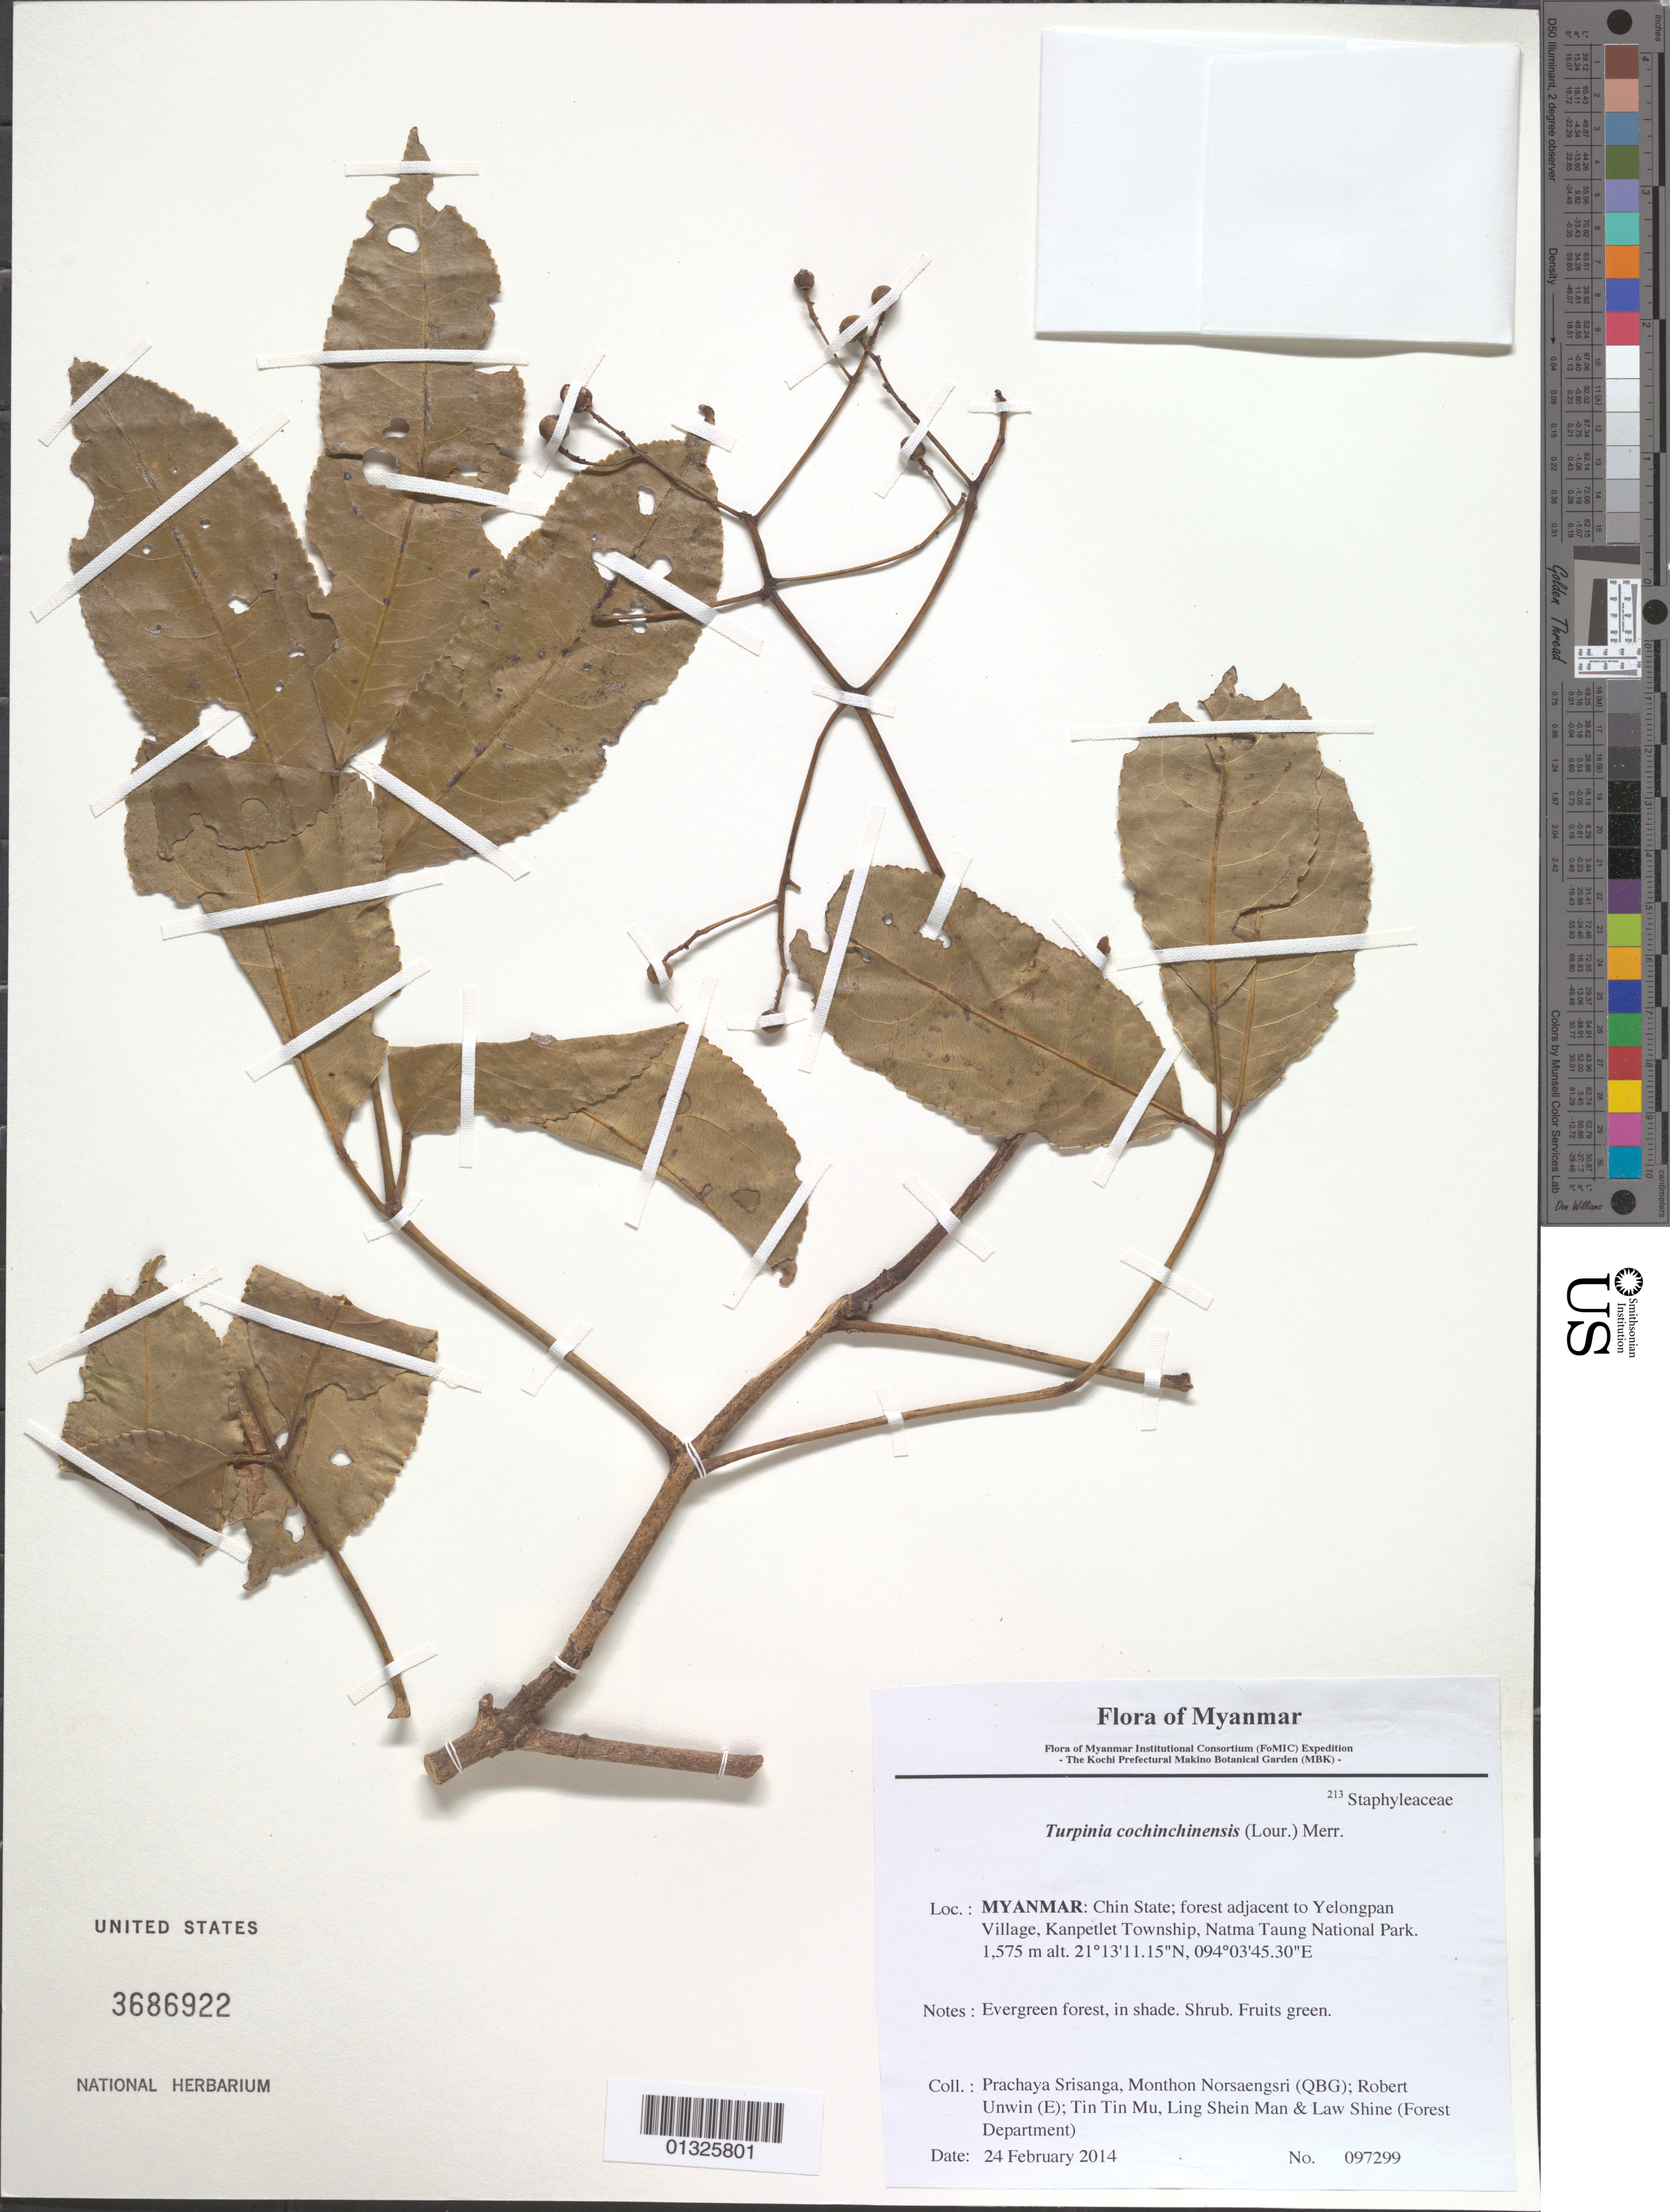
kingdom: Plantae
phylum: Tracheophyta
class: Magnoliopsida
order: Crossosomatales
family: Staphyleaceae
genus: Turpinia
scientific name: Turpinia cochinchinense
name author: (Lour.) Merr.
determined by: Fujikawa, Kazumi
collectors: P. Srisanga, M. Norsaengsri, R. Unwin, Tin Tin Mu, Ling Shein Man & L. Shine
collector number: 97299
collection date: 2014-02-24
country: Myanmar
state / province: Chin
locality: Forest adjacent to Yelongpan Village, Kanpetlet Township, Natma Taung National Park.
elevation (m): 1575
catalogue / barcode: US 3686922